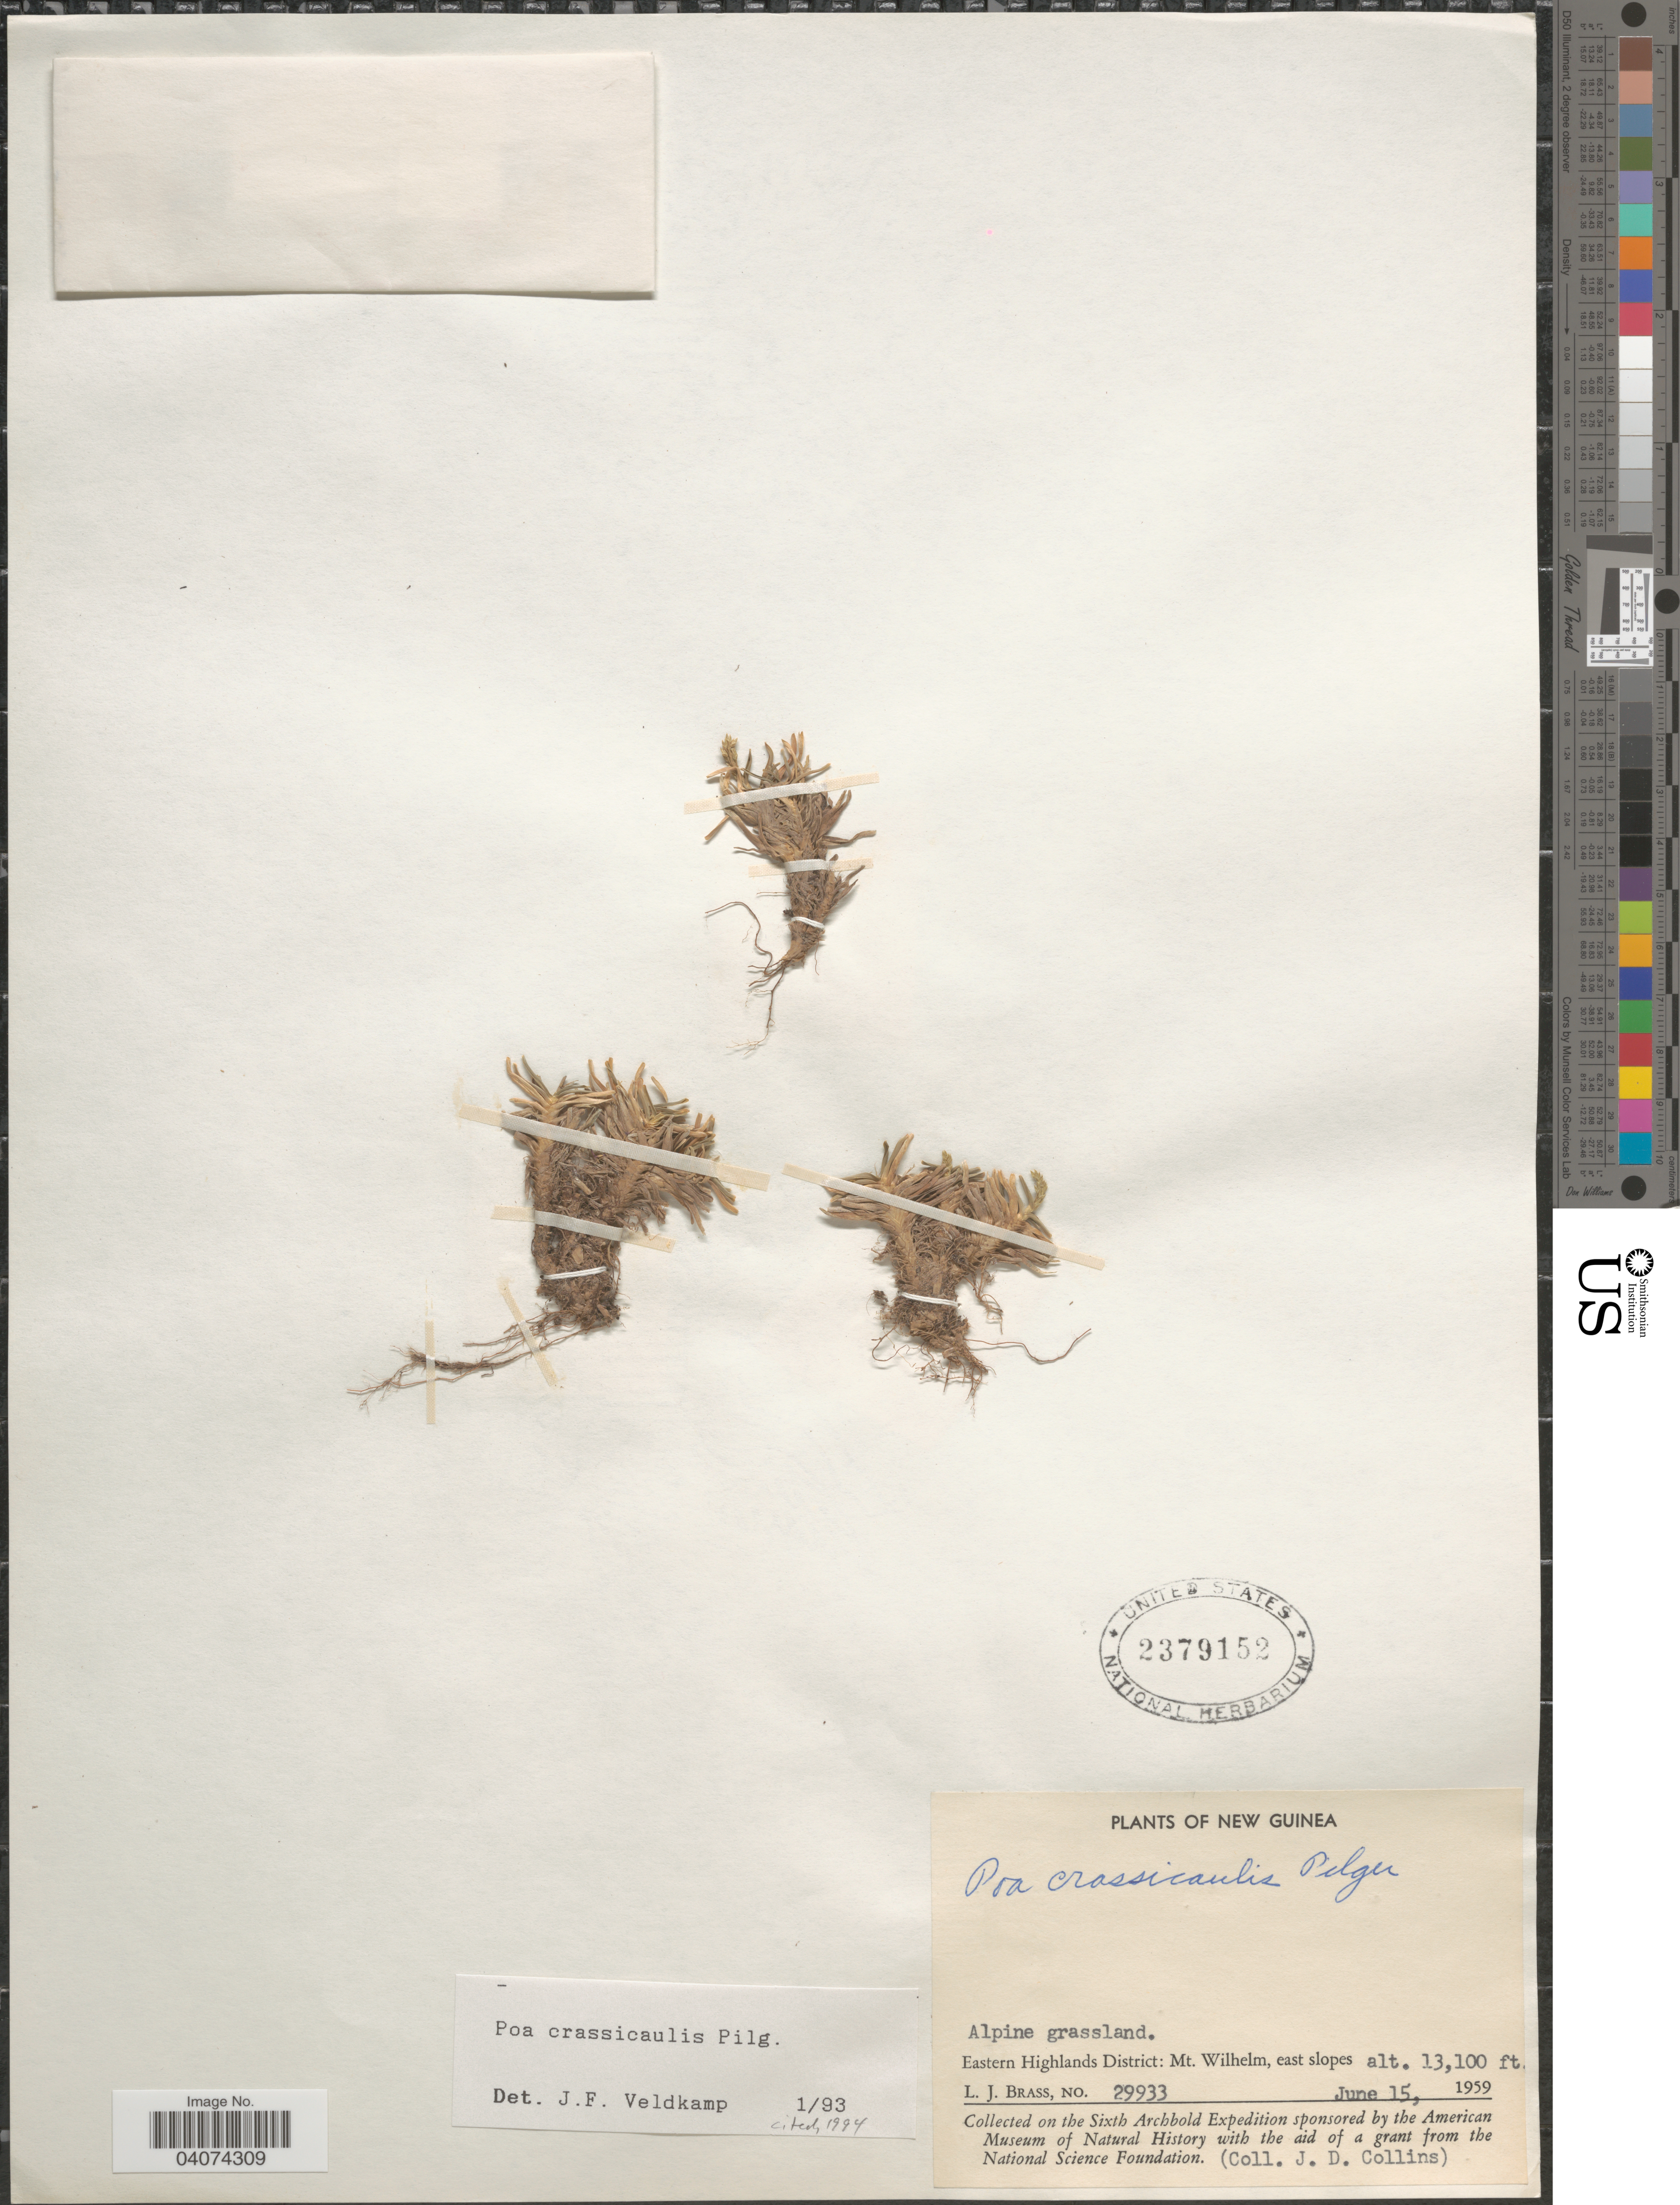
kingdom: Plantae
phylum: Tracheophyta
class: Liliopsida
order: Poales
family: Poaceae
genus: Poa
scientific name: Poa crassicaulis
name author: Pilg.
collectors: L. J. Brass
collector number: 29933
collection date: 1959-06-15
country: Papua New Guinea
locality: New Guinea. Eastern Highlands District: Mt. Wilhelm, east slopes. Collected on the Sixth Archbold Expedition.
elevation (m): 3993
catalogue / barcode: US 2379152